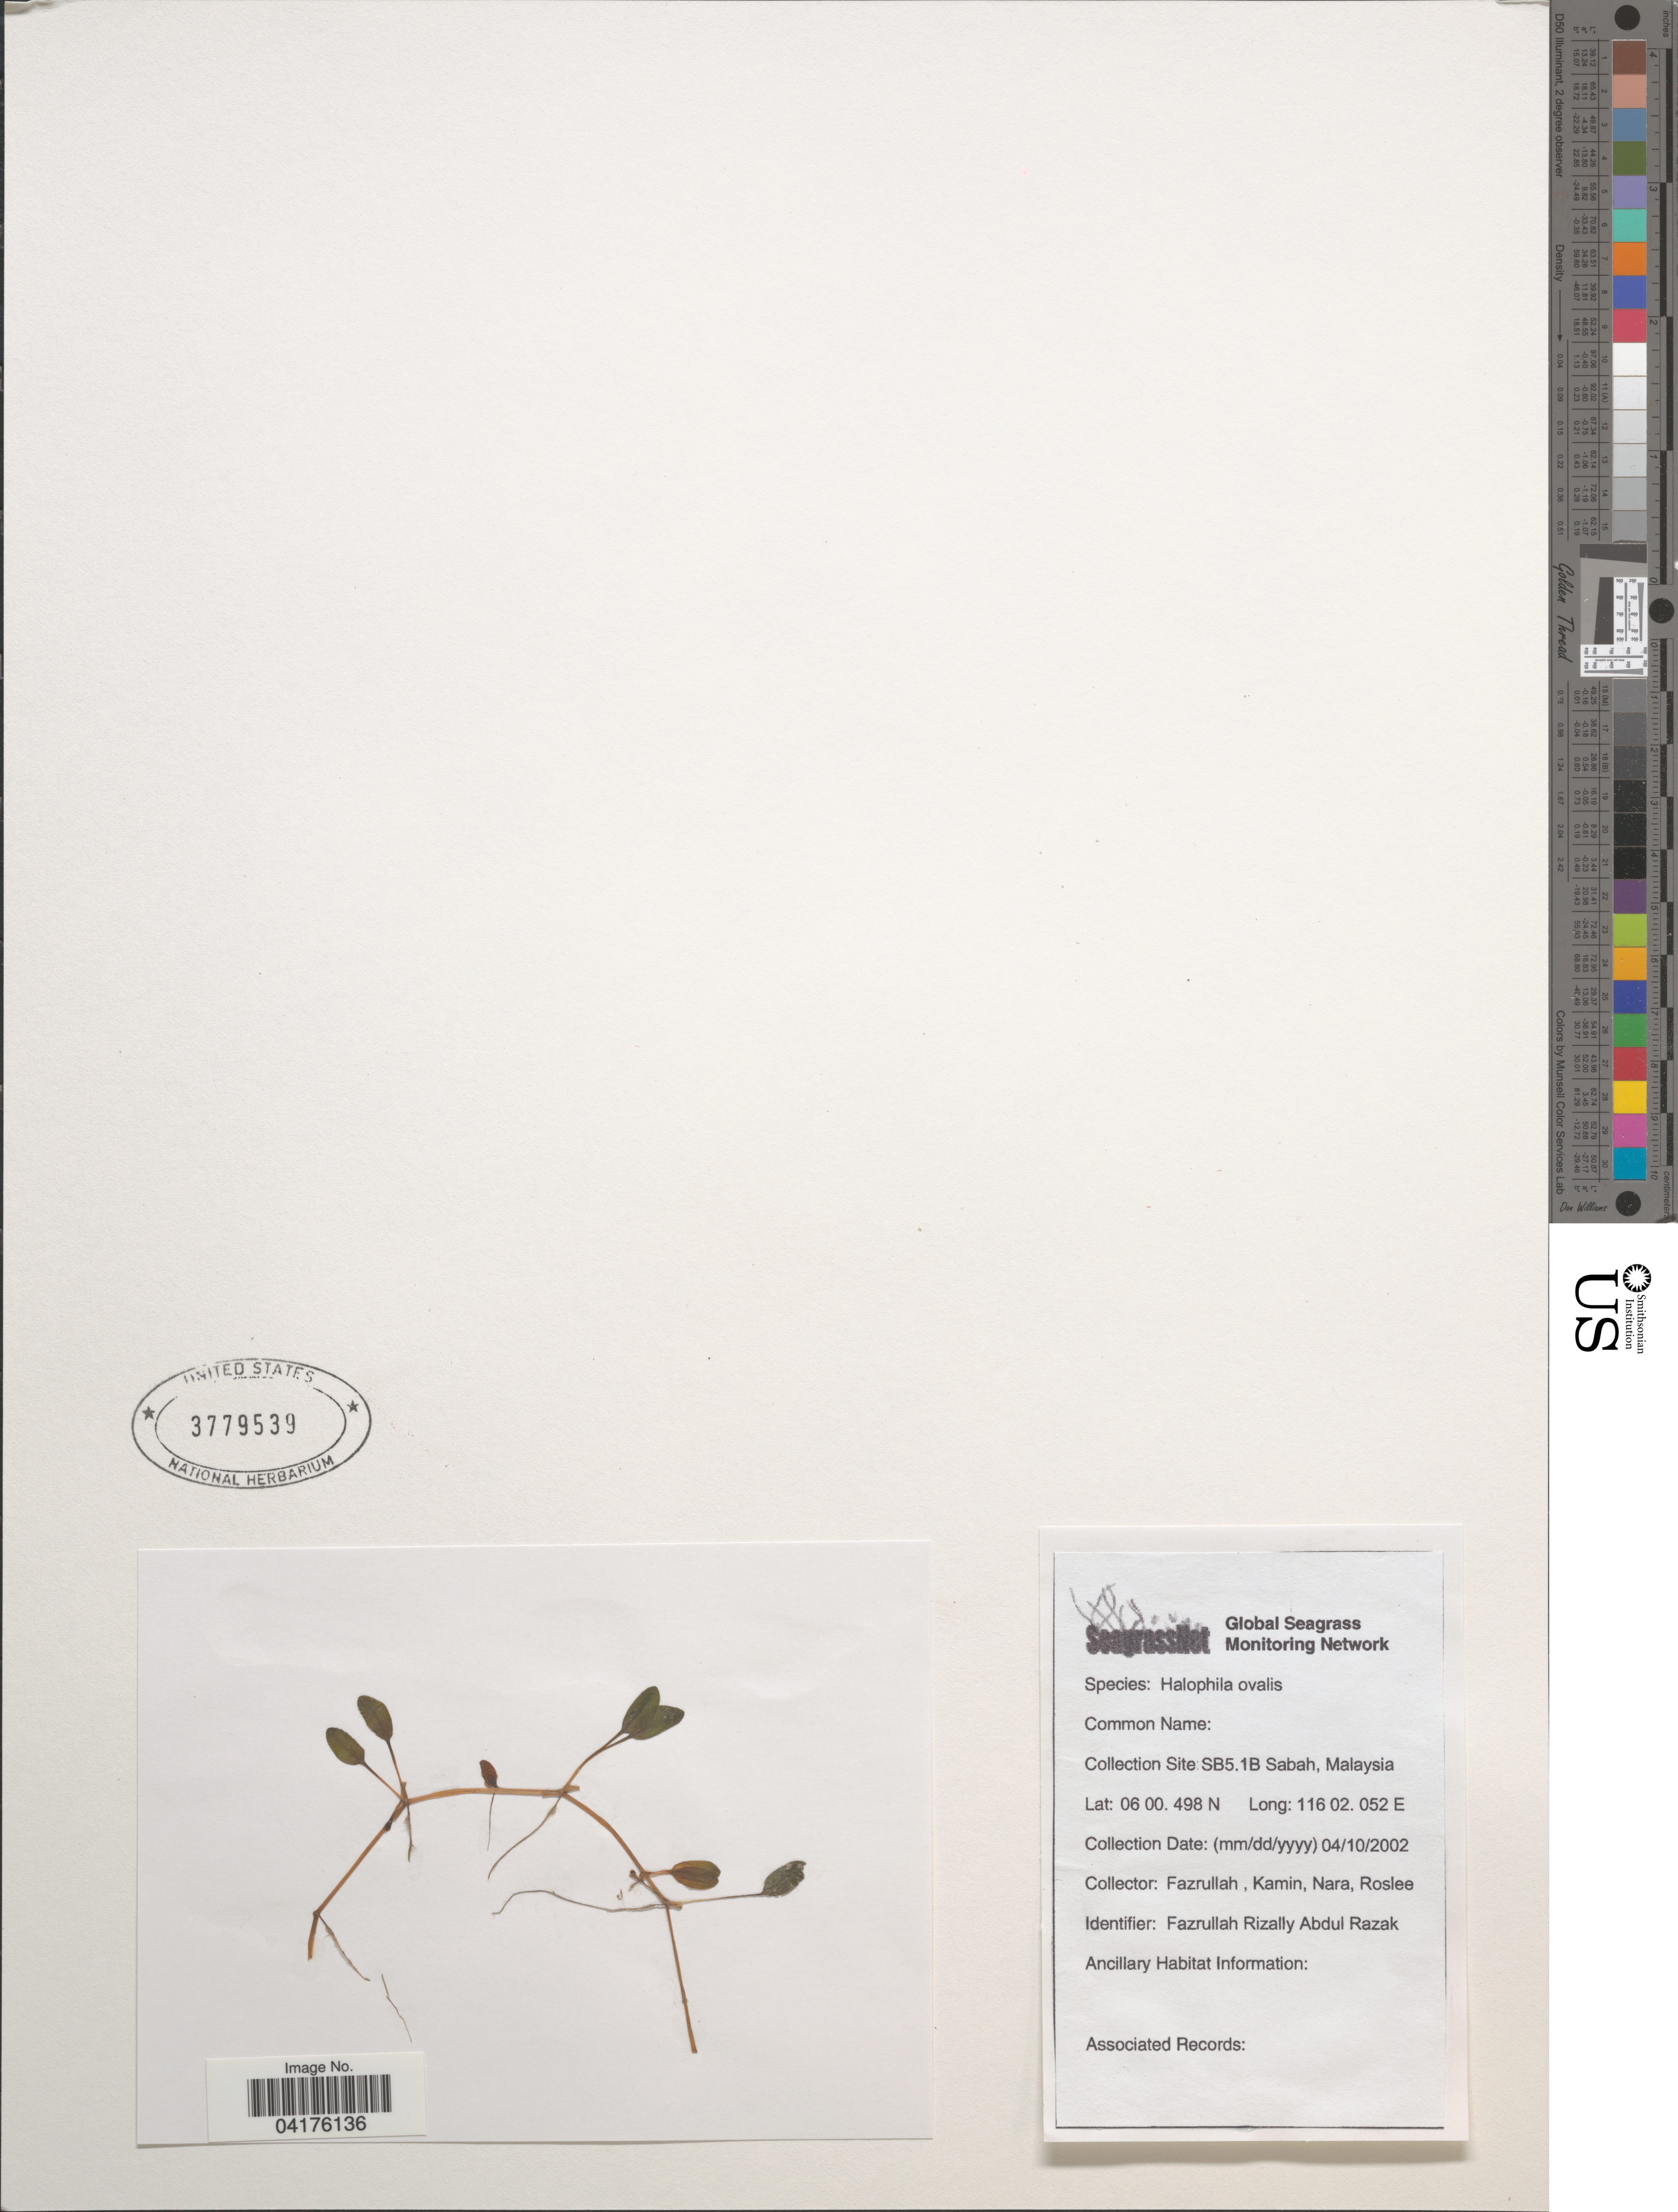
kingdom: Plantae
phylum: Tracheophyta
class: Liliopsida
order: Alismatales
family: Hydrocharitaceae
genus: Halophila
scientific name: Halophila ovalis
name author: (R. Br.) Hook. f.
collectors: Fazrullah, Kamin, Nara & Roslee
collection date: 2002-04-10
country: Malaysia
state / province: Sabah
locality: SB5. 1B Sabah.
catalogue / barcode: US 3779539